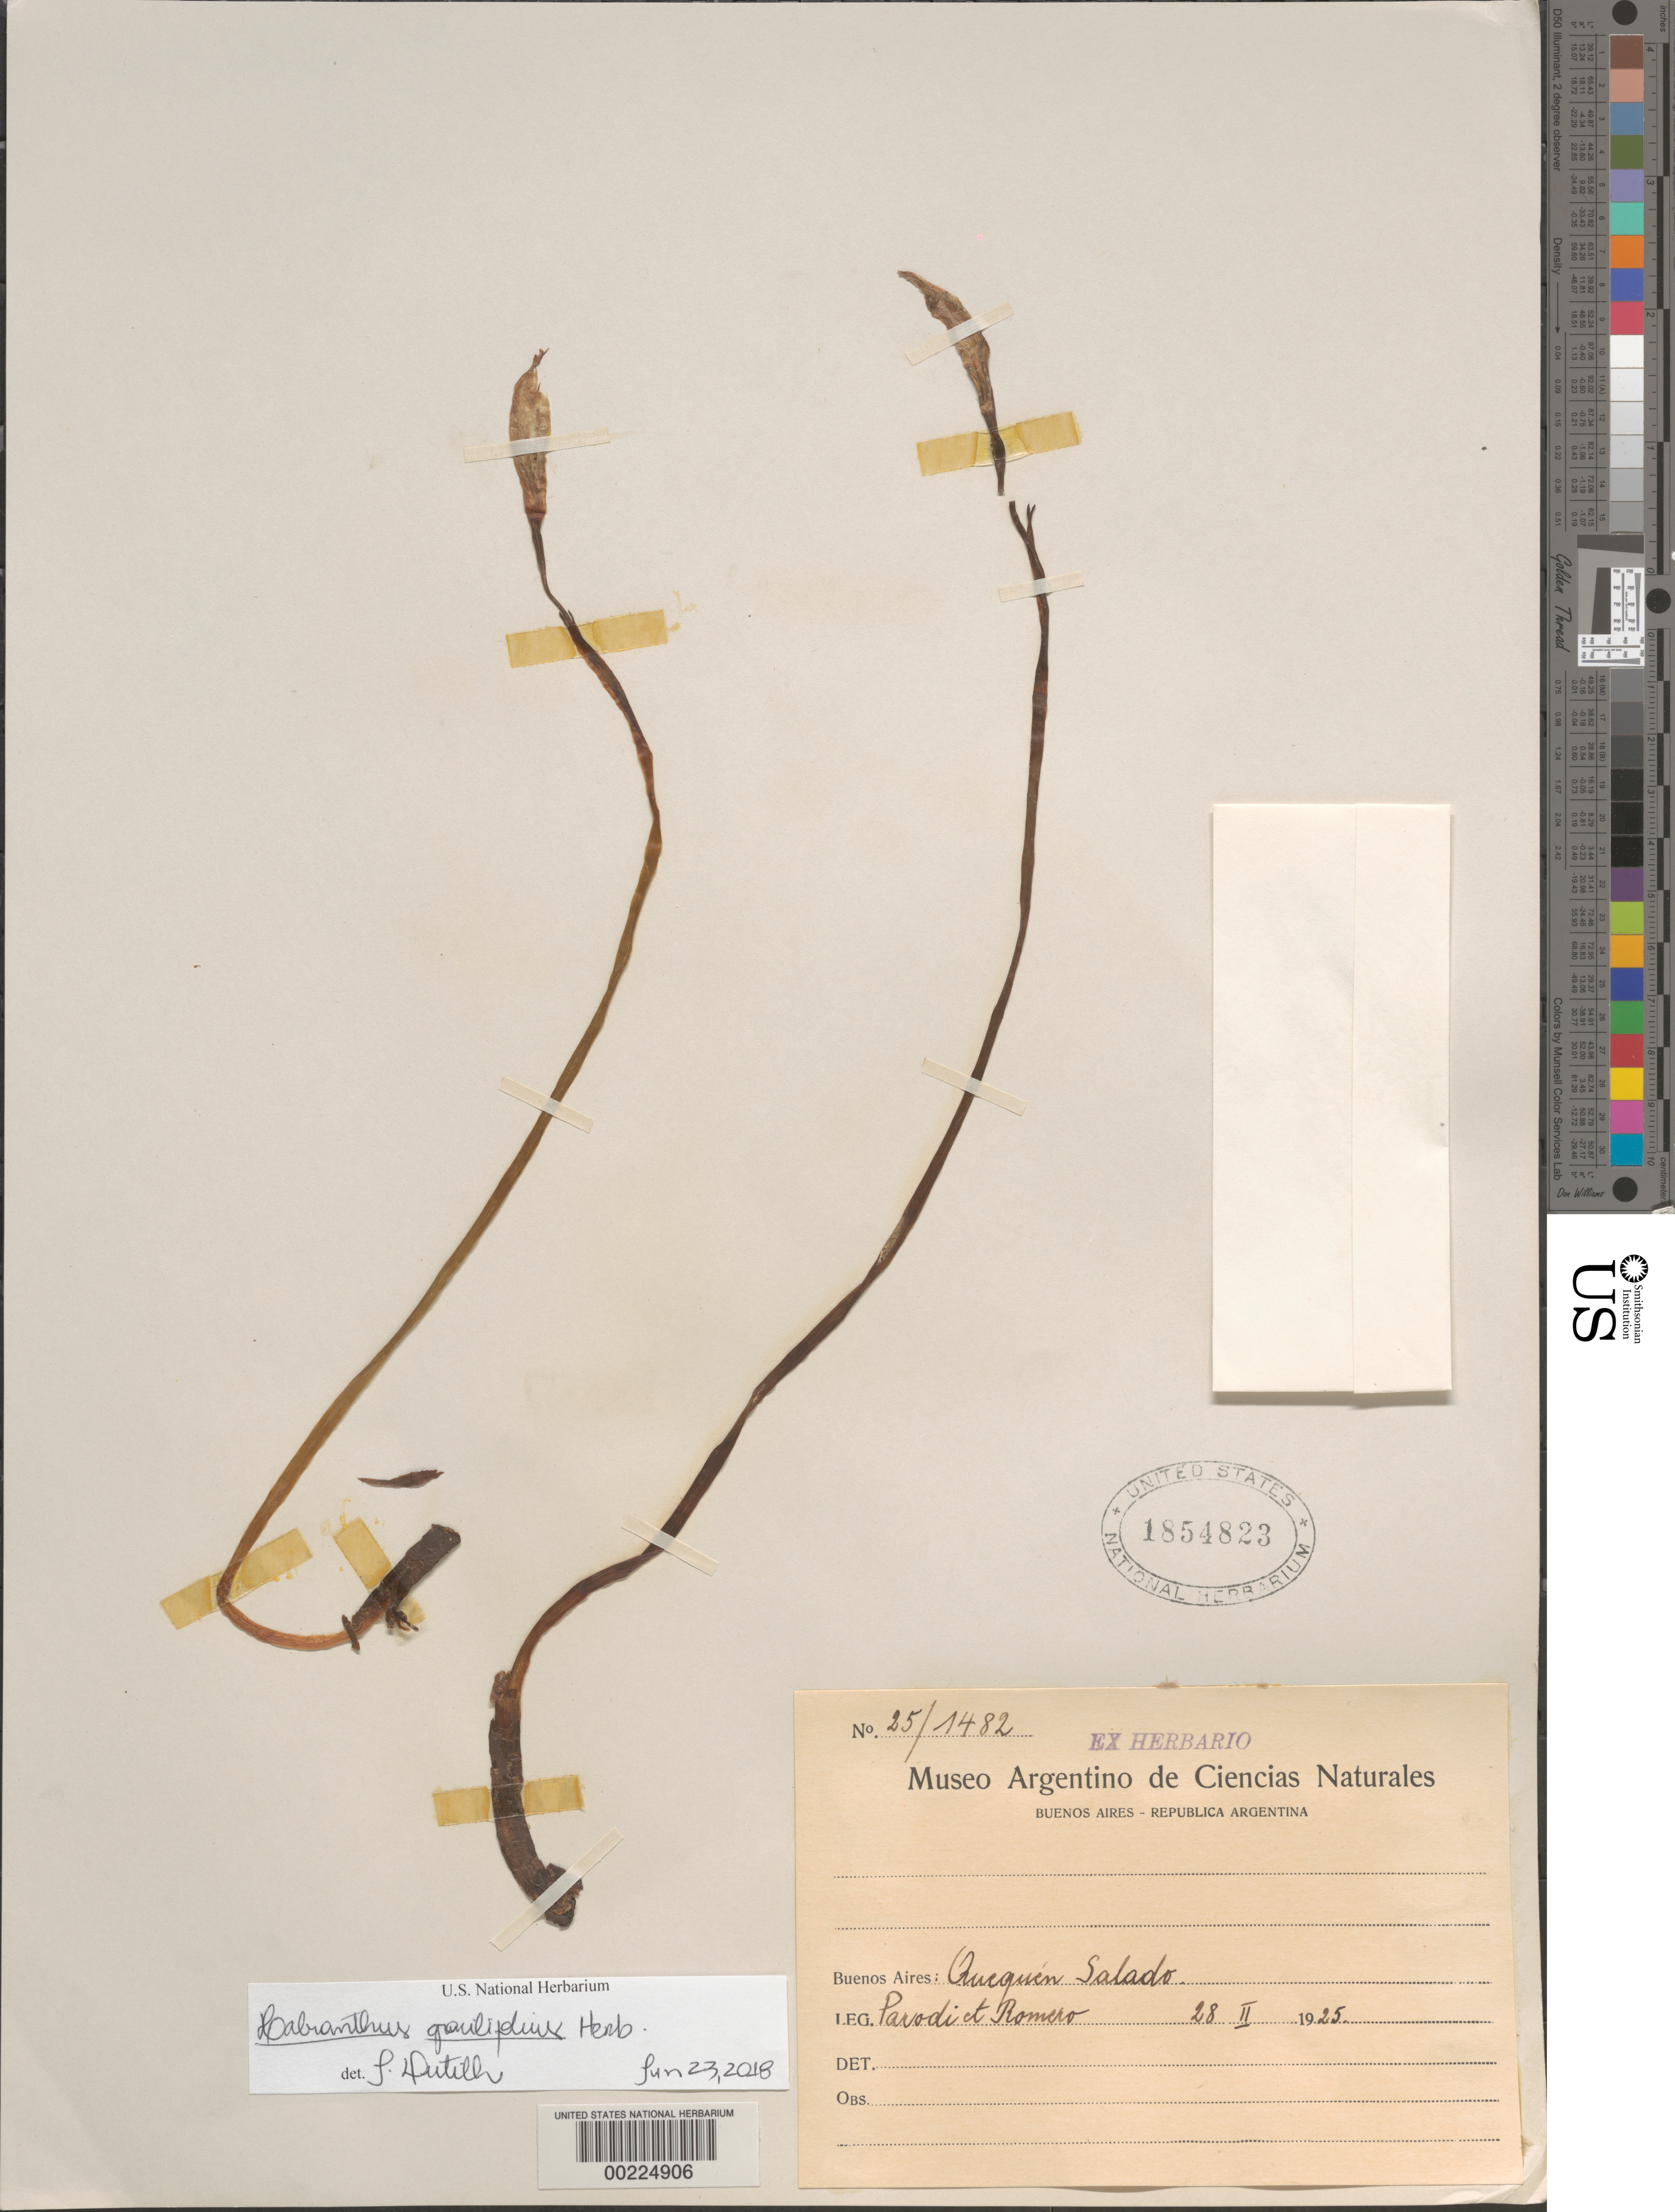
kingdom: Plantae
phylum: Tracheophyta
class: Liliopsida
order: Asparagales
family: Amaryllidaceae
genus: Habranthus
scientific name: Habranthus gracilifolius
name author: Herb.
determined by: Dutilh, Julie H. A.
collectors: L. R. Parodi & -. Romero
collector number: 25 / 1482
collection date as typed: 28 Feb 1925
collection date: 1925-02-28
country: Argentina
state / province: Buenos Aires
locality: Quequen Salado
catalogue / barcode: US 1854823